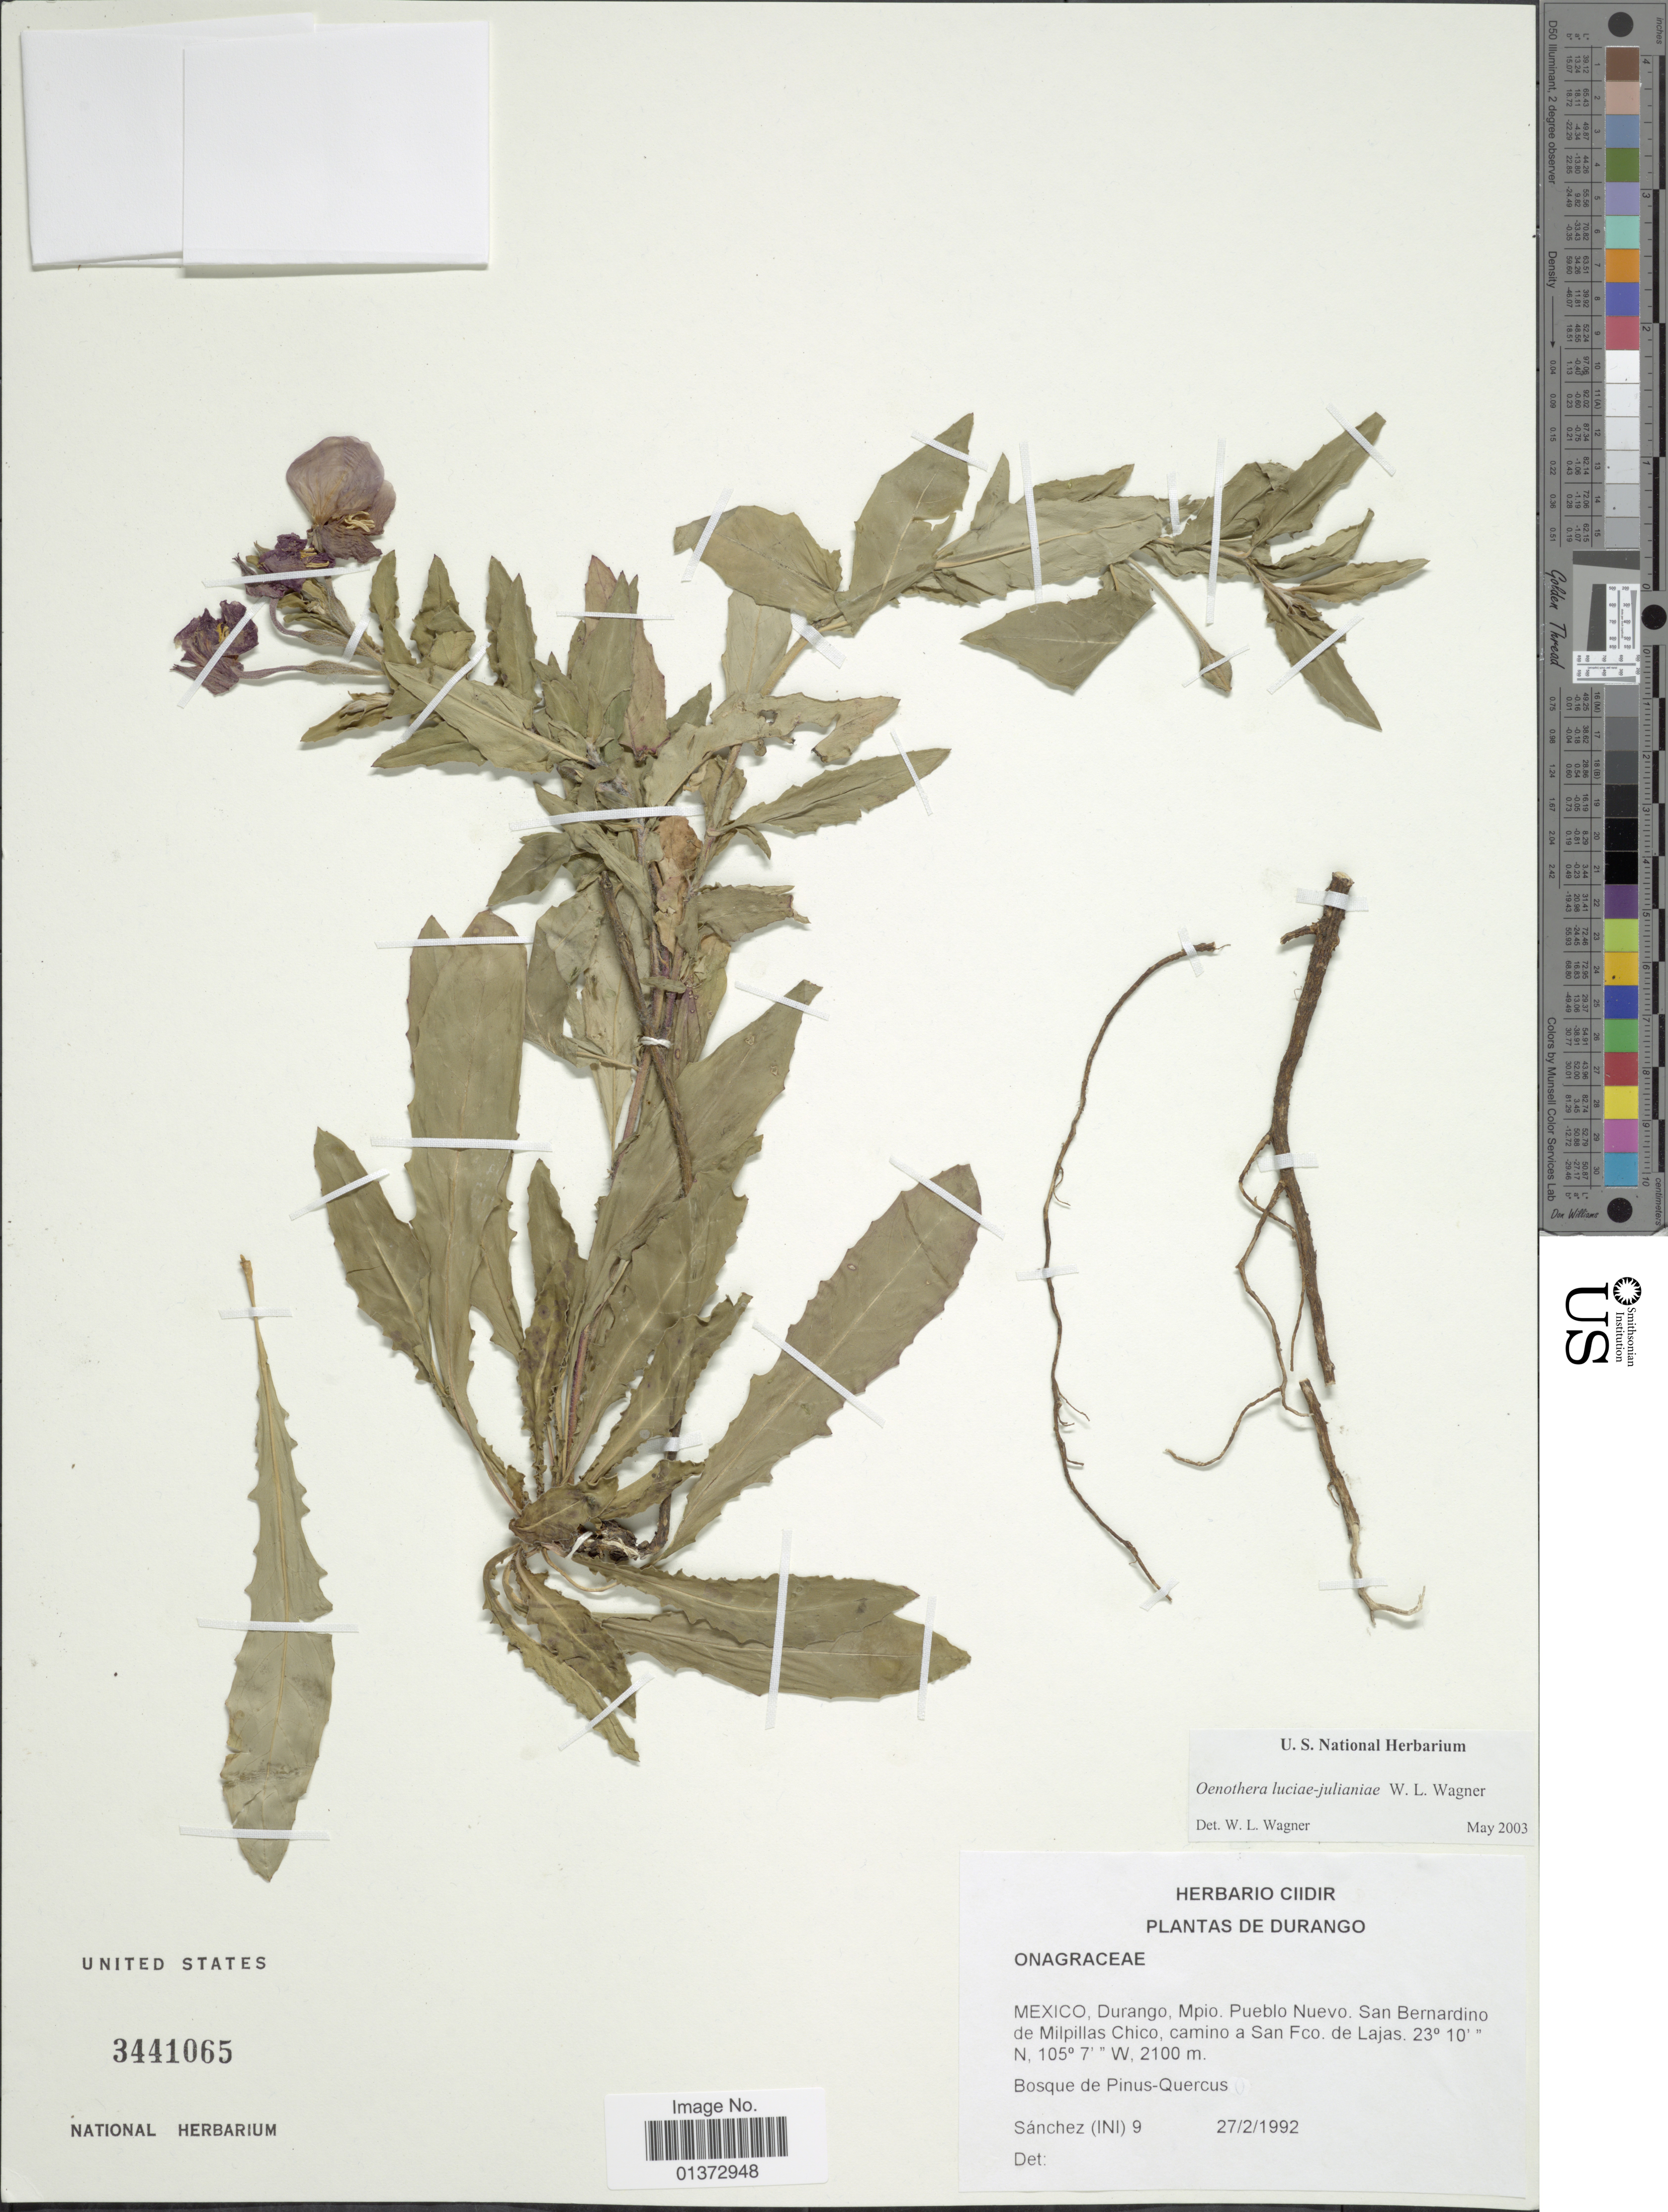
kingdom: Plantae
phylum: Tracheophyta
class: Magnoliopsida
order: Myrtales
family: Onagraceae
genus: Oenothera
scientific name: Oenothera luciae-julianiae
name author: W.L. Wagner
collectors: -. Sánchez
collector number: (INI)9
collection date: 1992-02-27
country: Mexico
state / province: Durango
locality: Mpio. Pueblo Nuevo, San Bernardino de Milpillas Chico, camino a San Fco. de Lajas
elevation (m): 2100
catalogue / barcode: US 3441065